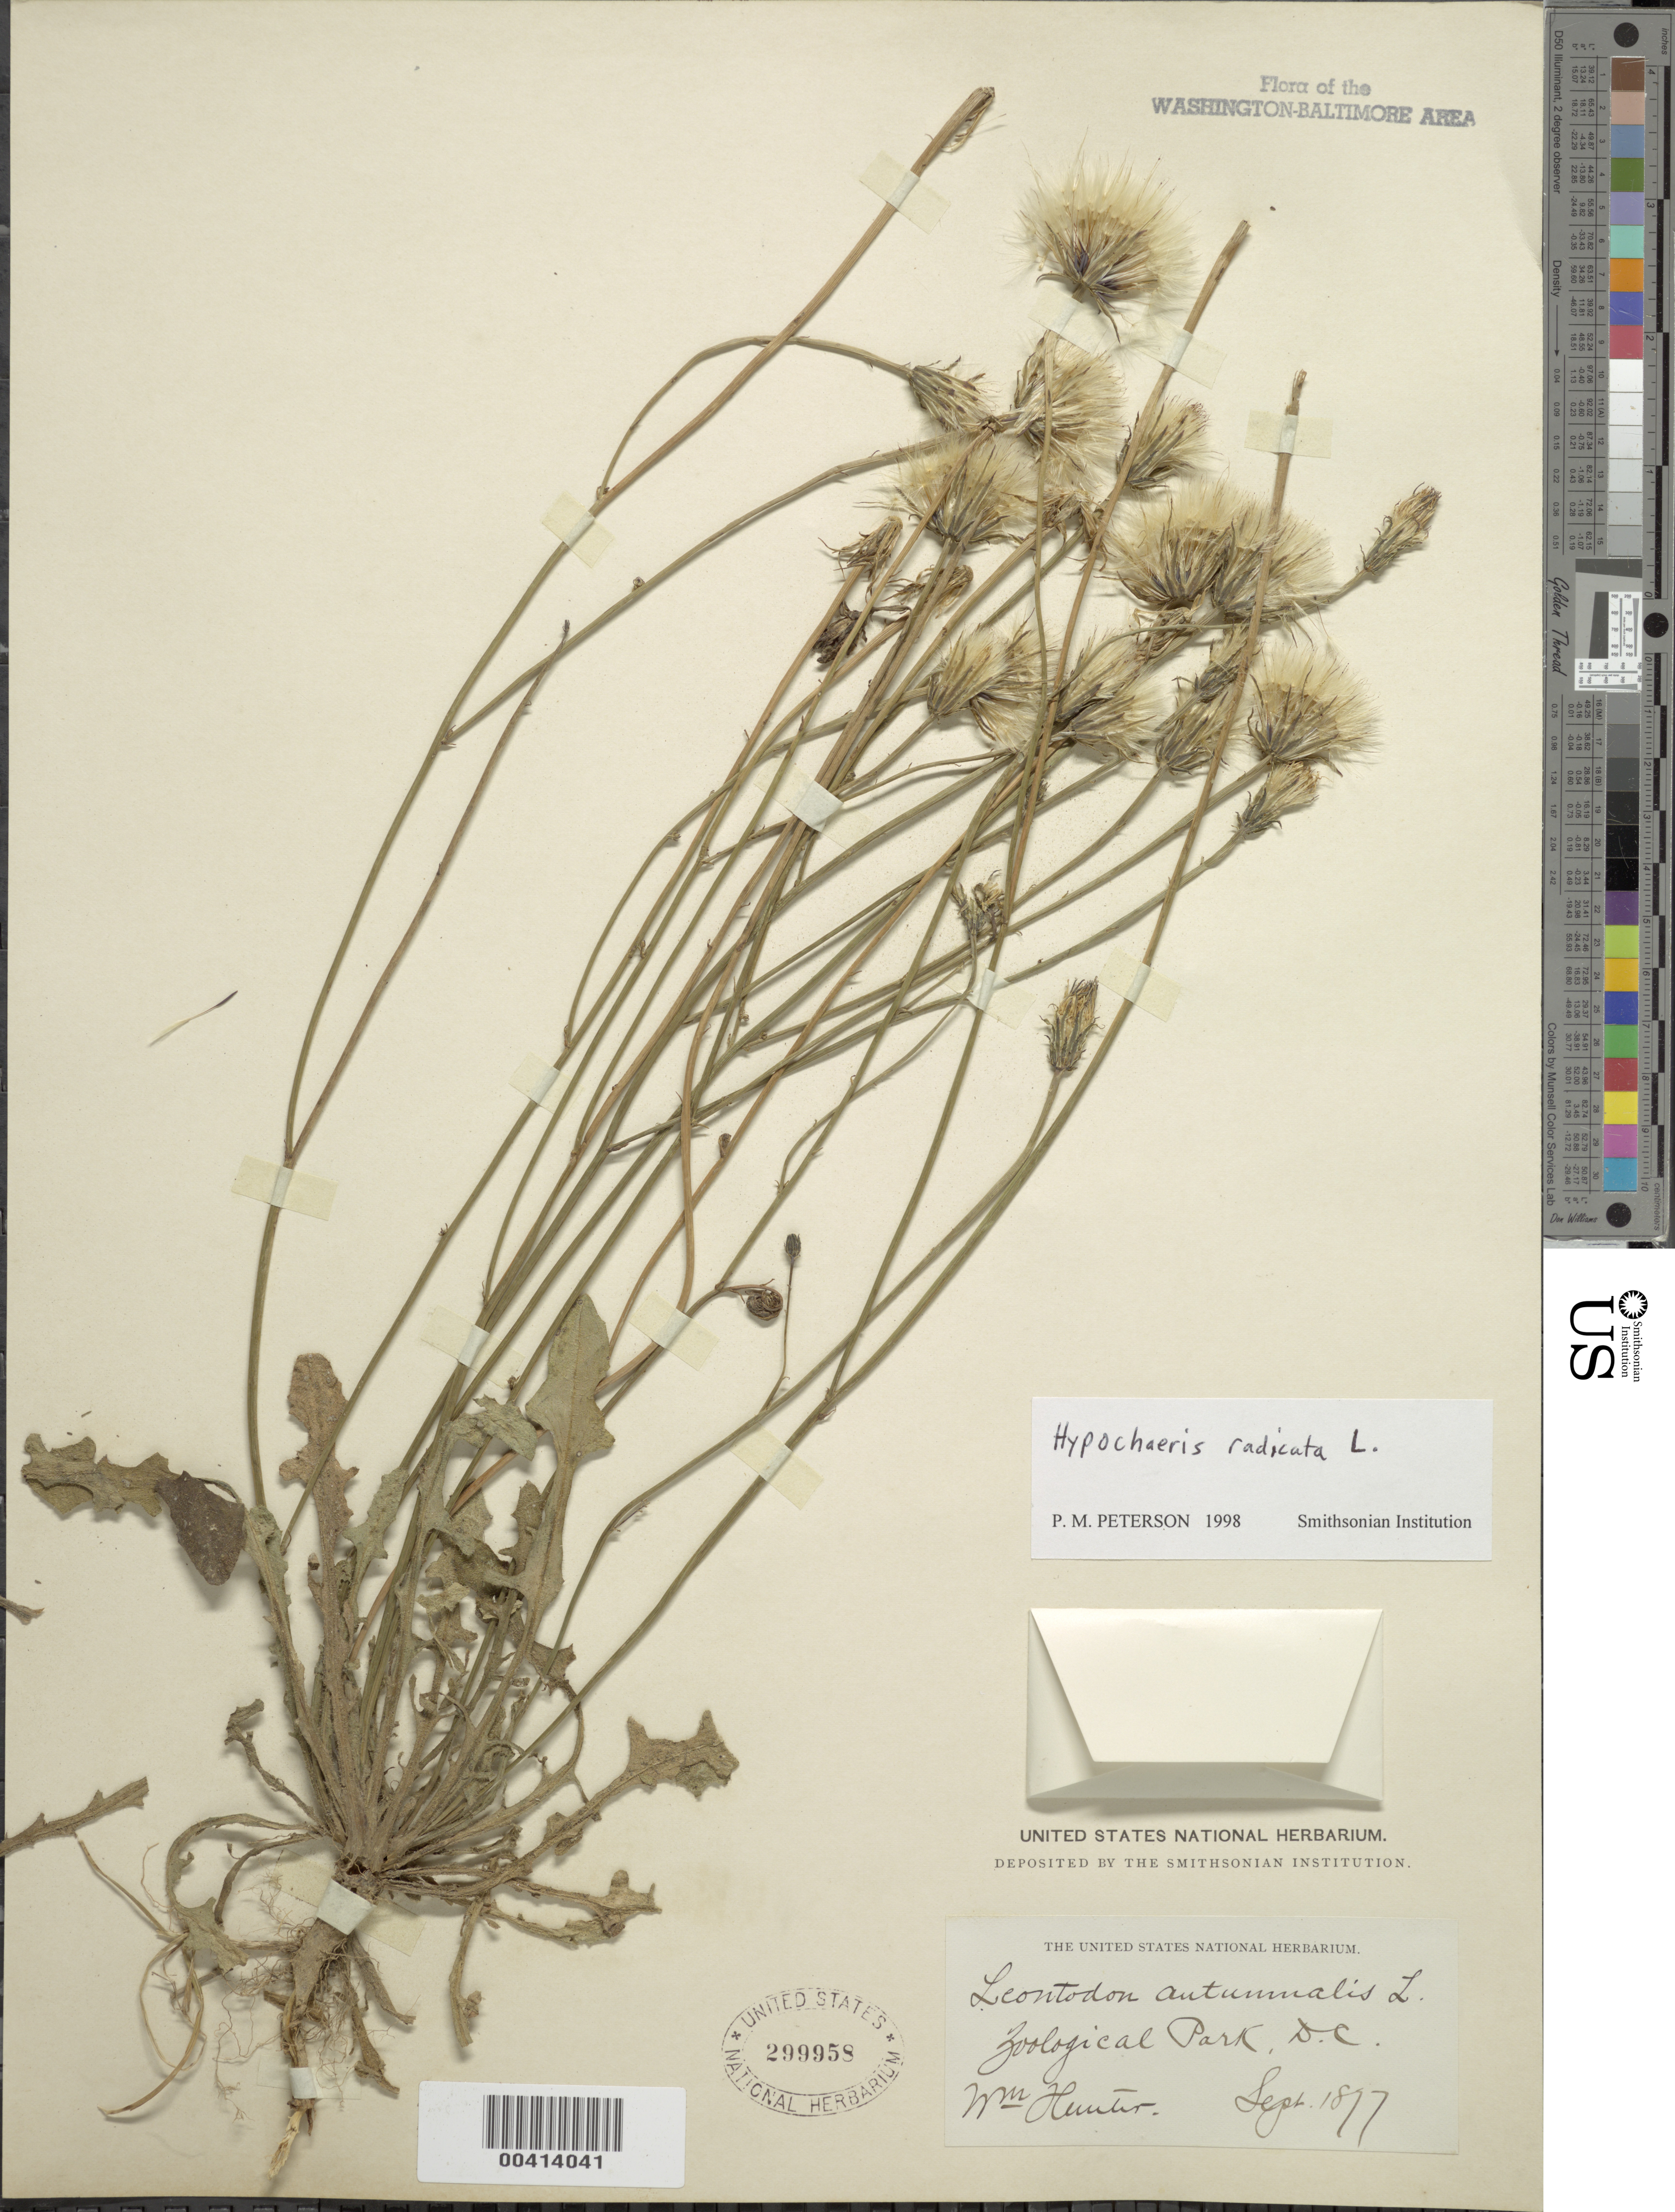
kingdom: Plantae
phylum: Tracheophyta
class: Magnoliopsida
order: Asterales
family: Asteraceae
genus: Leontodon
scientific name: Leontodon autumnalis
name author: L.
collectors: W. Hunter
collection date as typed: Sep 1897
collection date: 1897-09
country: United States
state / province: District of Columbia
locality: Zoological Park Rock Creek Park & vicinity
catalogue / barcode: US 299958